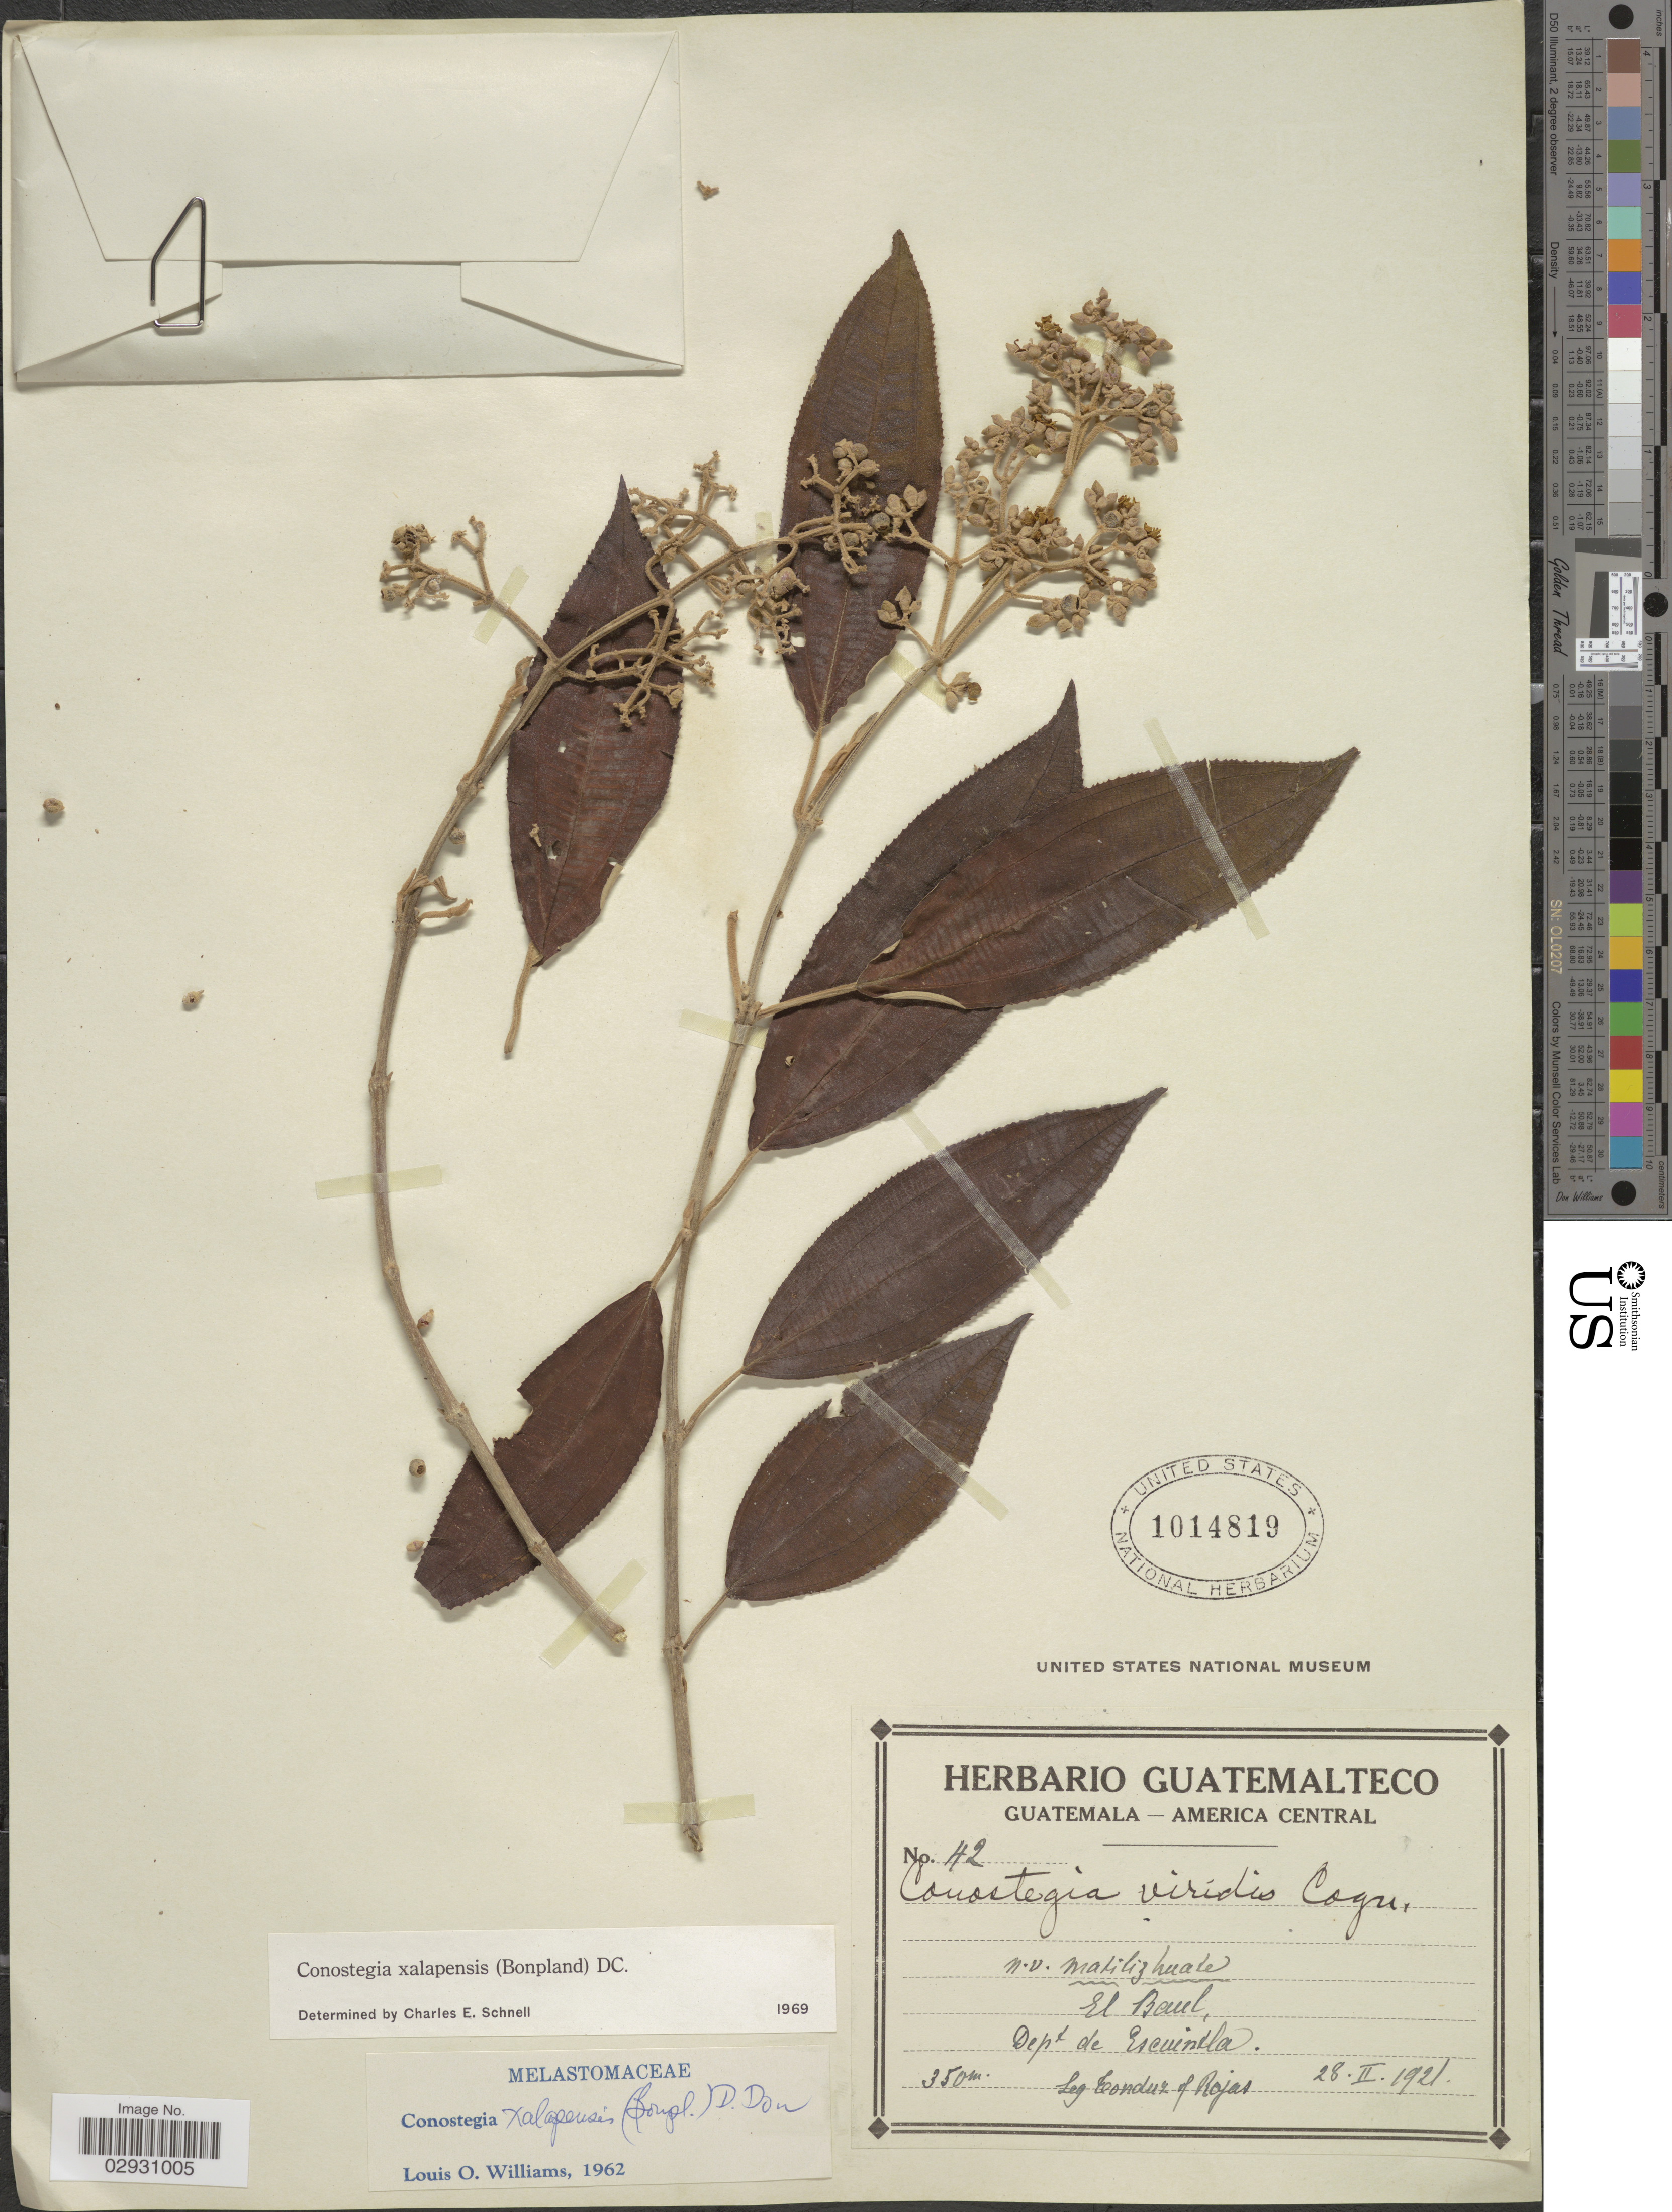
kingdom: Plantae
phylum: Tracheophyta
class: Magnoliopsida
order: Myrtales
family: Melastomataceae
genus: Conostegia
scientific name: Conostegia quadrangularis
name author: Schltdl. ex Steud.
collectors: Tonduz & Rojas, --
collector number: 42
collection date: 1921-02-28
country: Guatemala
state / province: Escuintla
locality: El Baul, Dept. Escuintla.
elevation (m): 350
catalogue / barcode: US 1014819